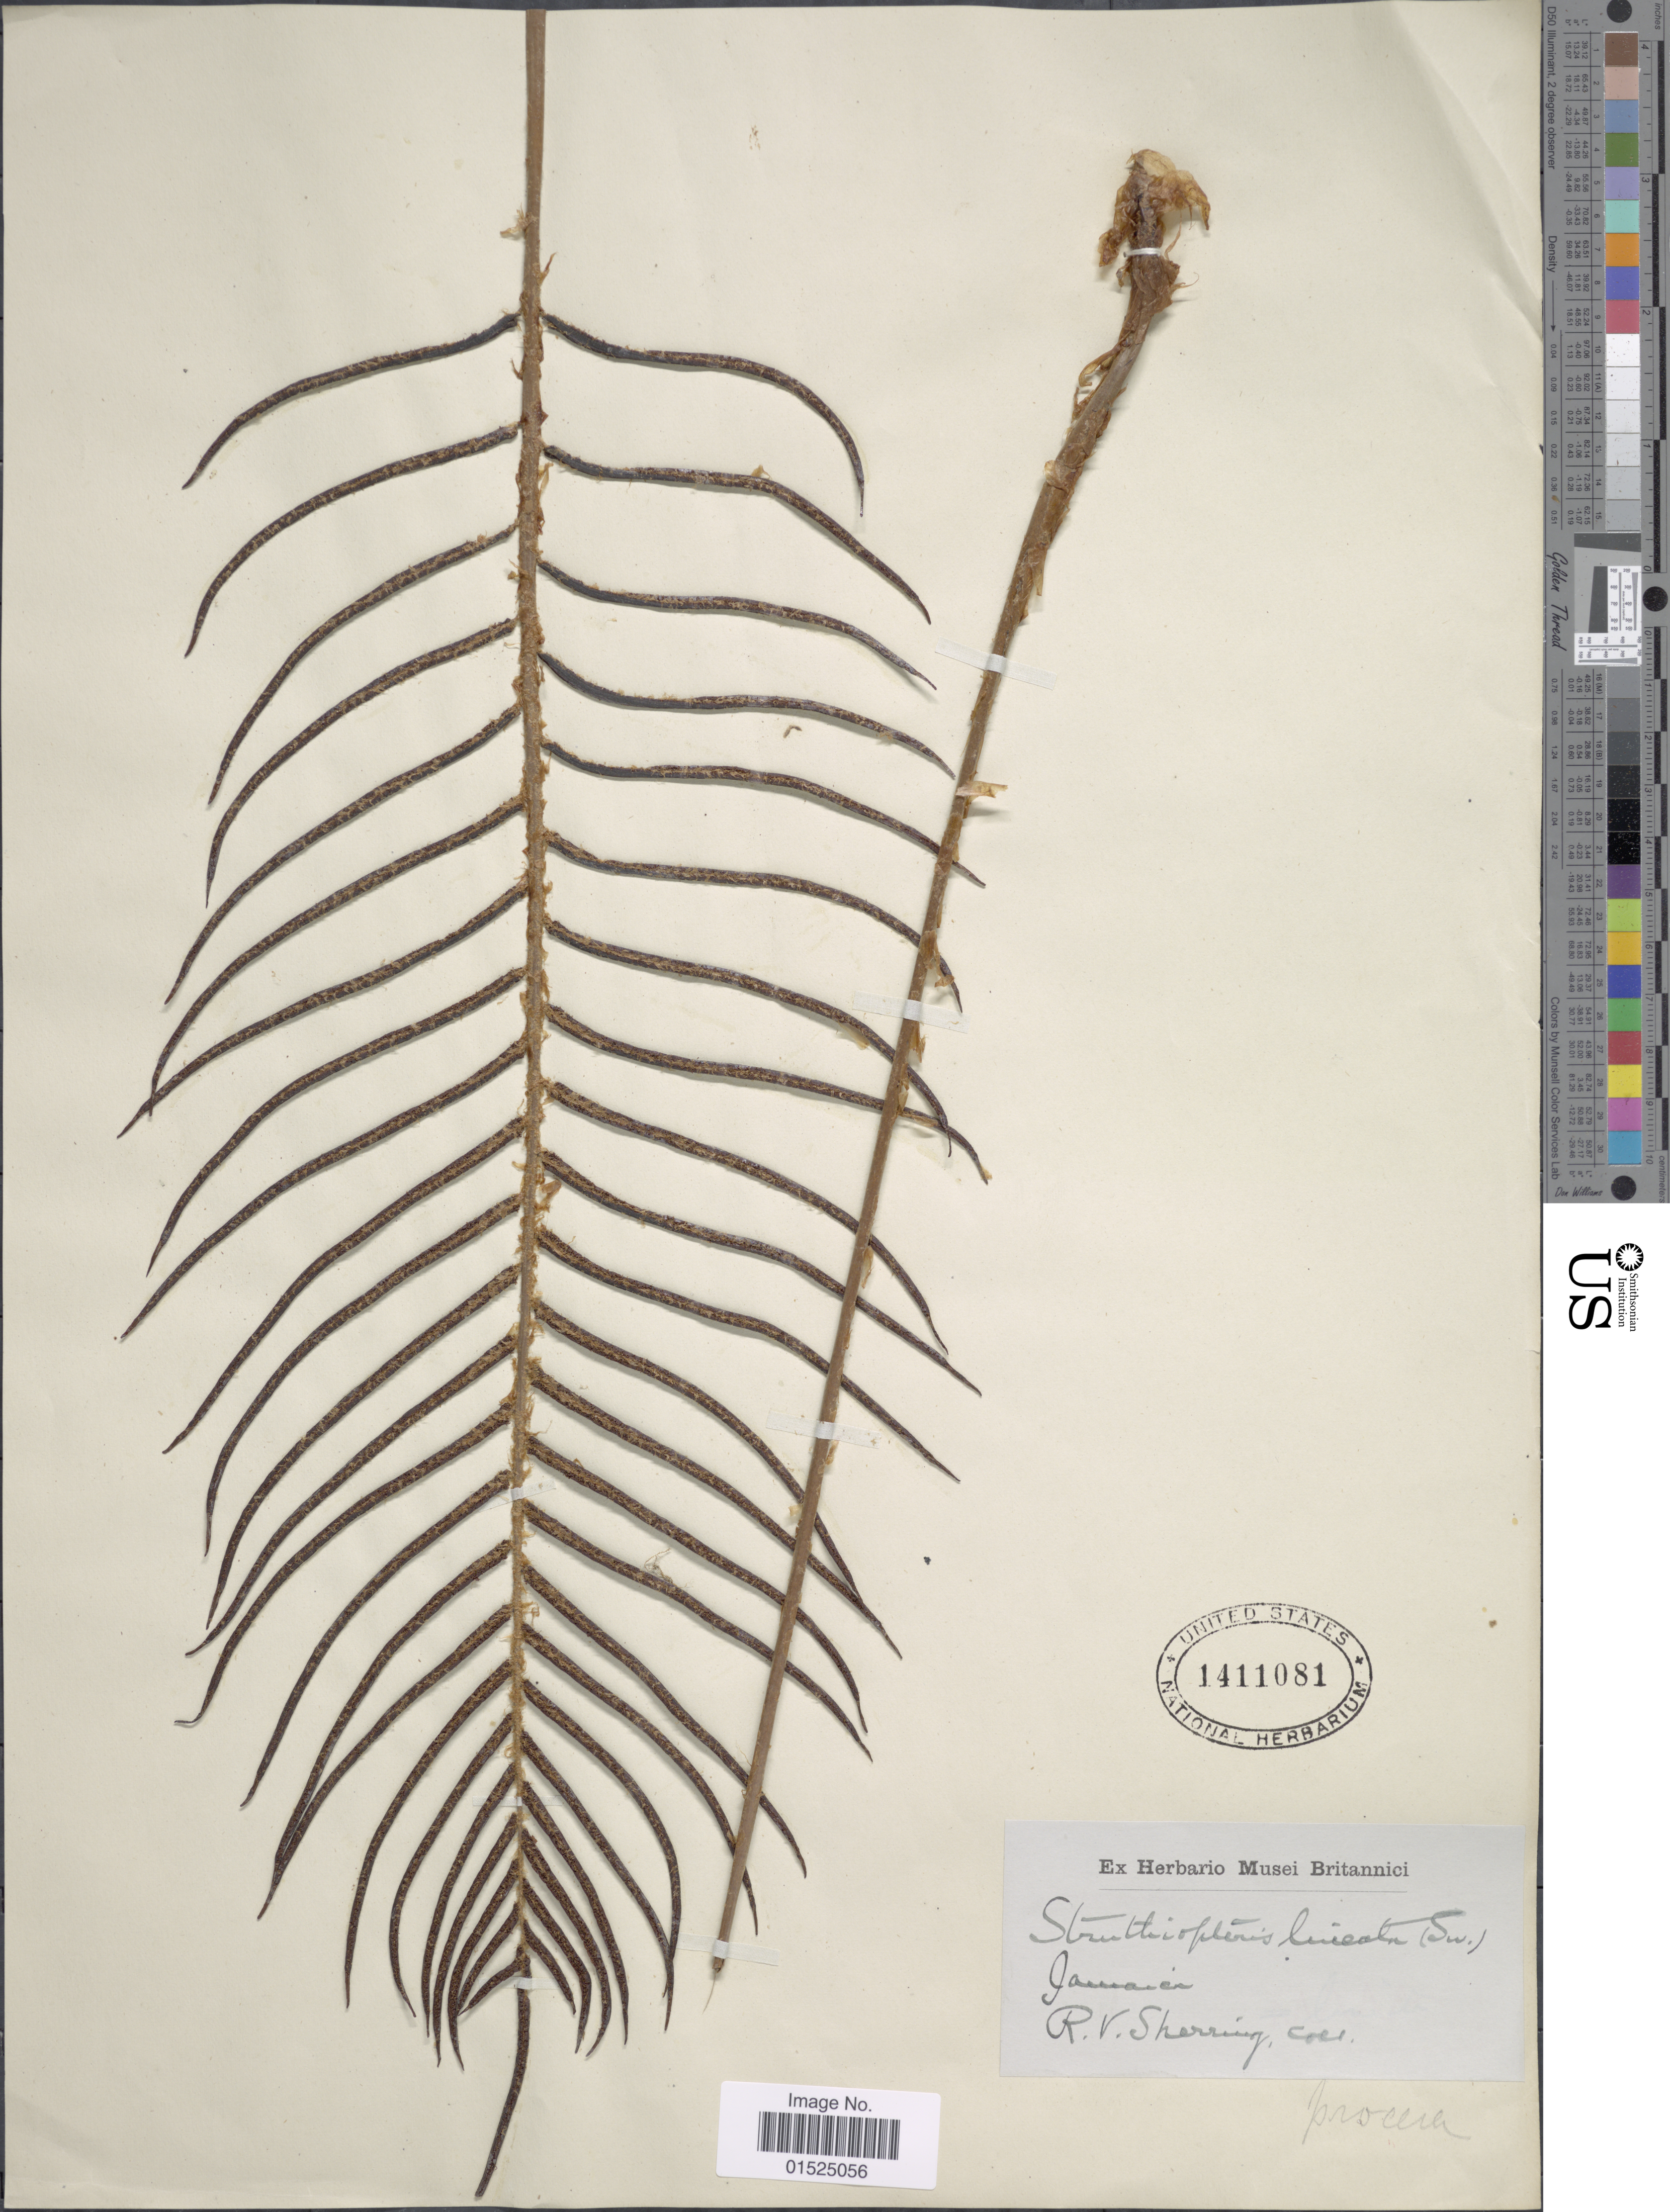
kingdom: Plantae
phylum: Tracheophyta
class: Polypodiopsida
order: Polypodiales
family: Blechnaceae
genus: Blechnum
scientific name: Blechnum sp.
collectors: R. Sherring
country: Jamaica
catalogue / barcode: US 1411081